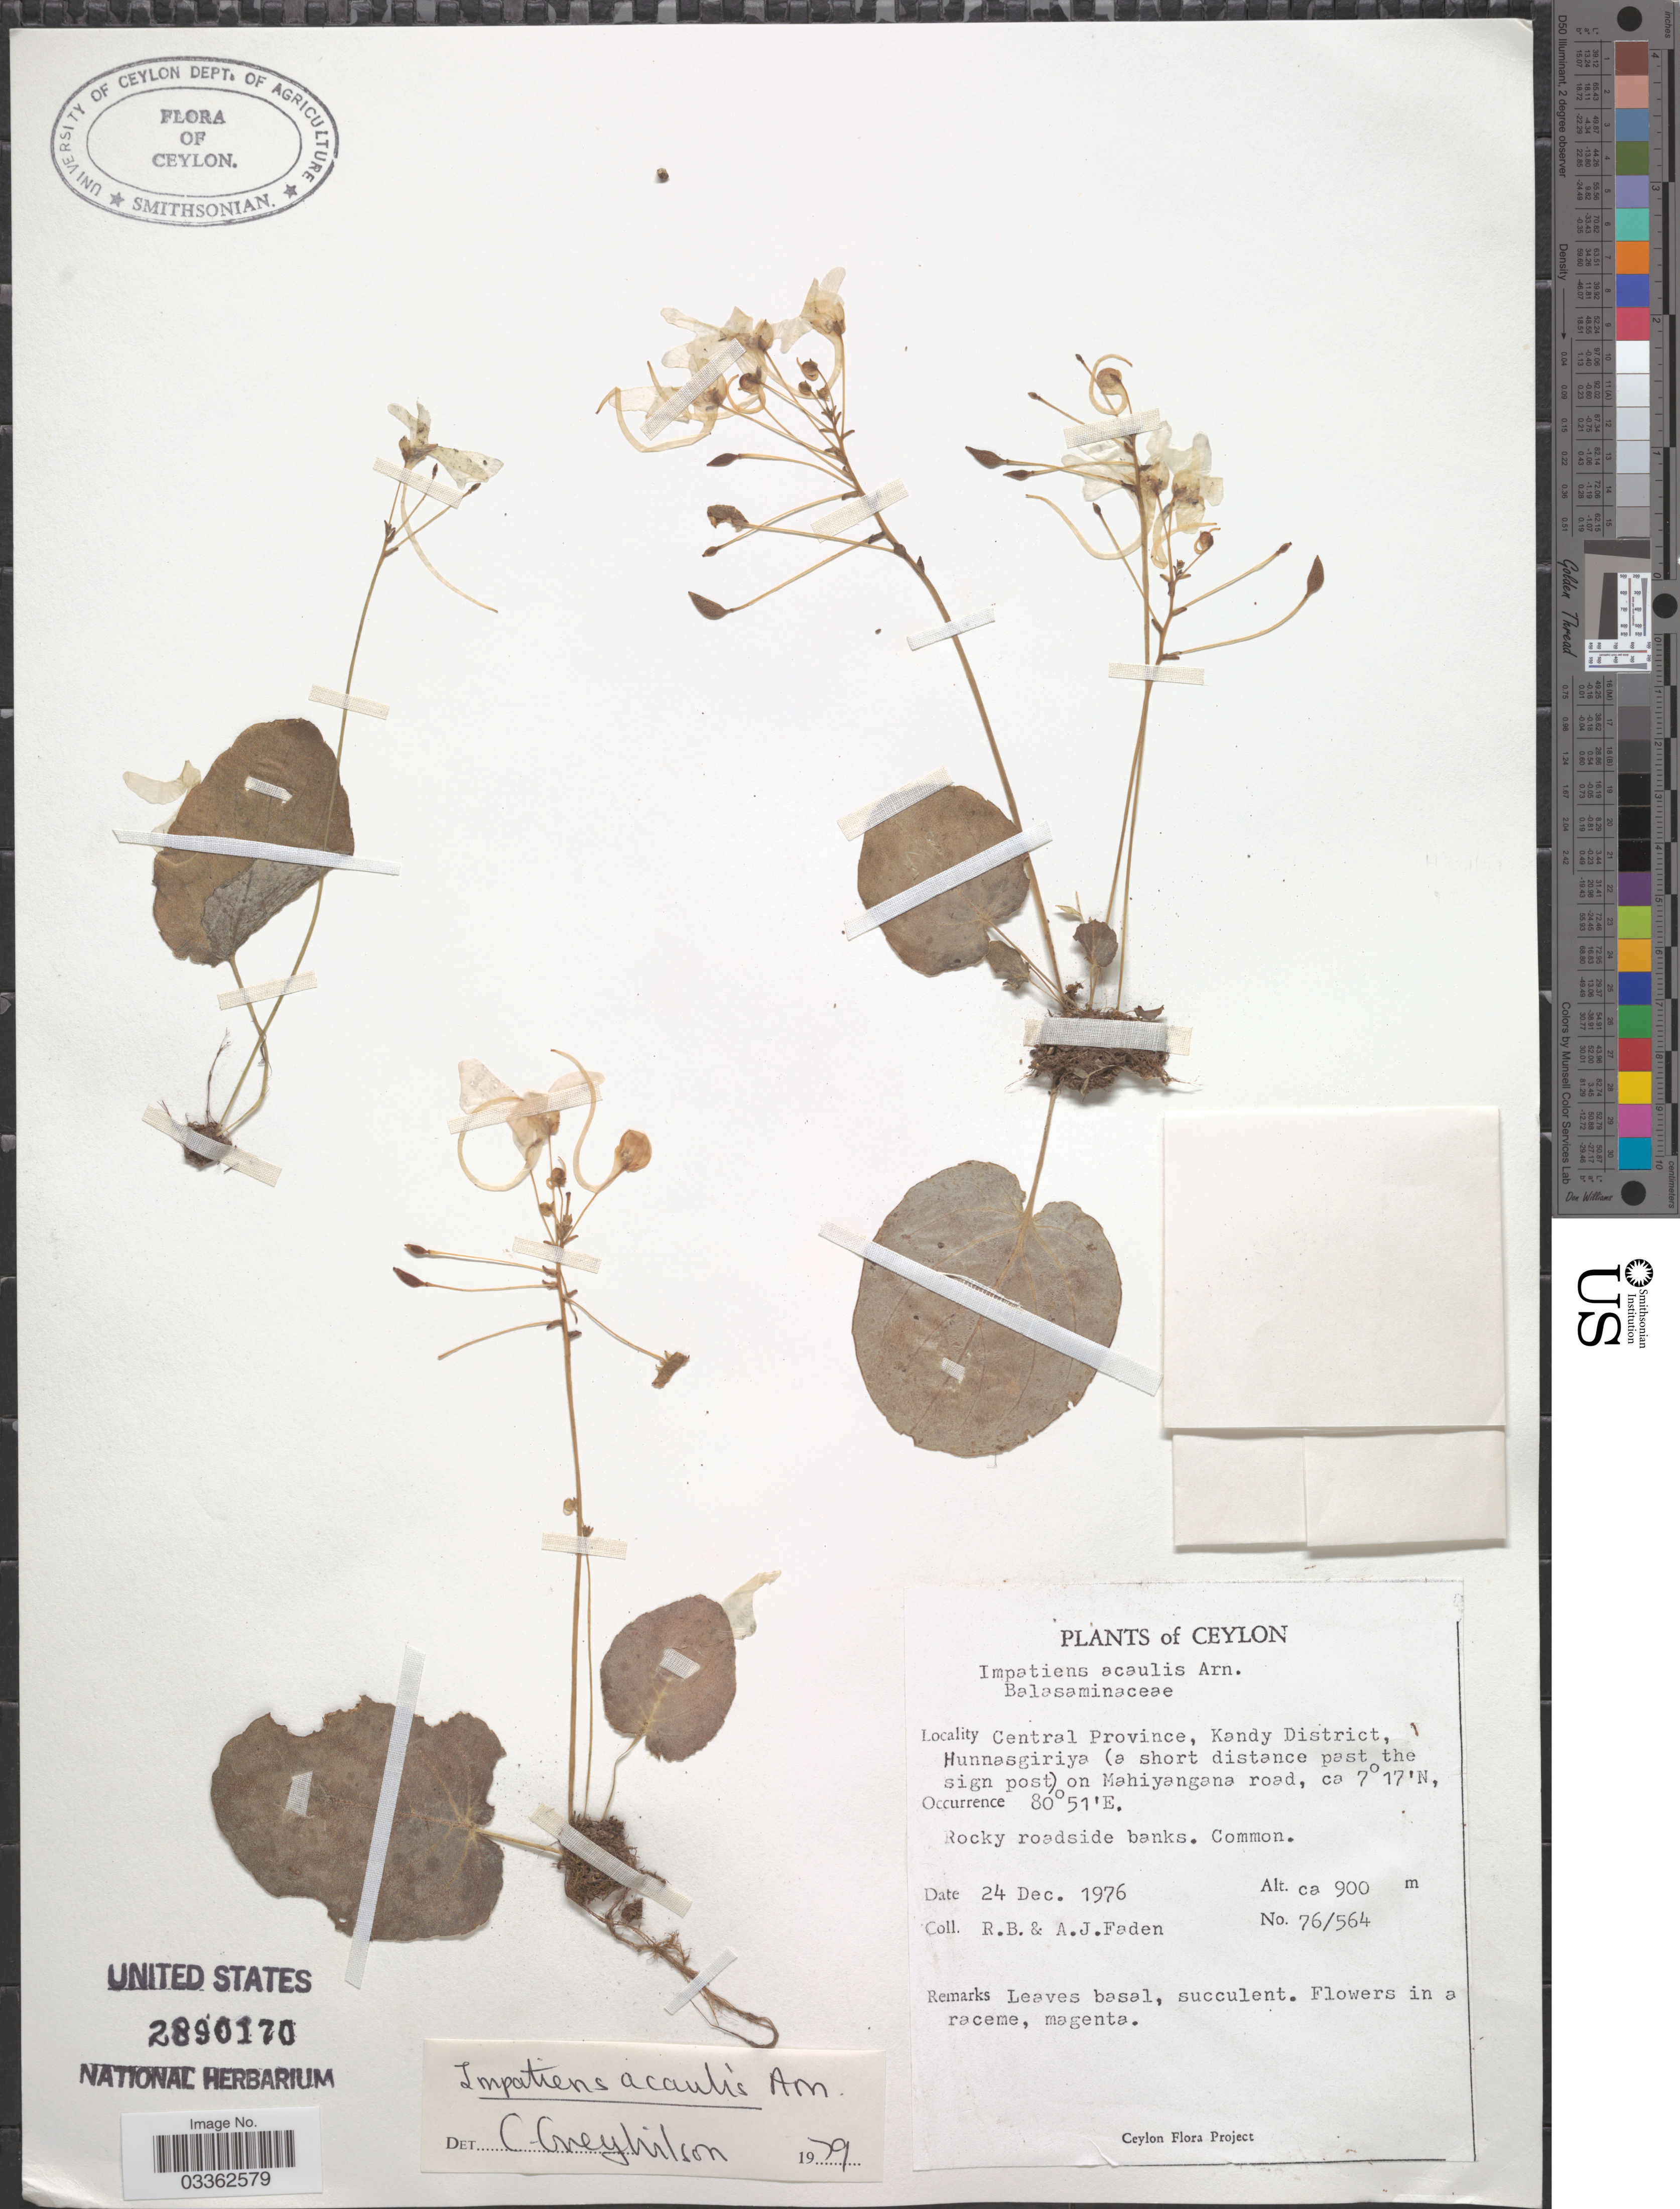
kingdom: Plantae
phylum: Tracheophyta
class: Magnoliopsida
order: Ericales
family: Balsaminaceae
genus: Impatiens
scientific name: Impatiens acaulis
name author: Arn.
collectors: R. B. Faden & A. J. Faden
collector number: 76/564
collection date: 1976-12-24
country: Sri Lanka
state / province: Central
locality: Ceylon. Kandy District, Hunnasgiriya (a short distance past the sign post) on Mahiyangana road.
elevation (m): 900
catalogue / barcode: US 2891070